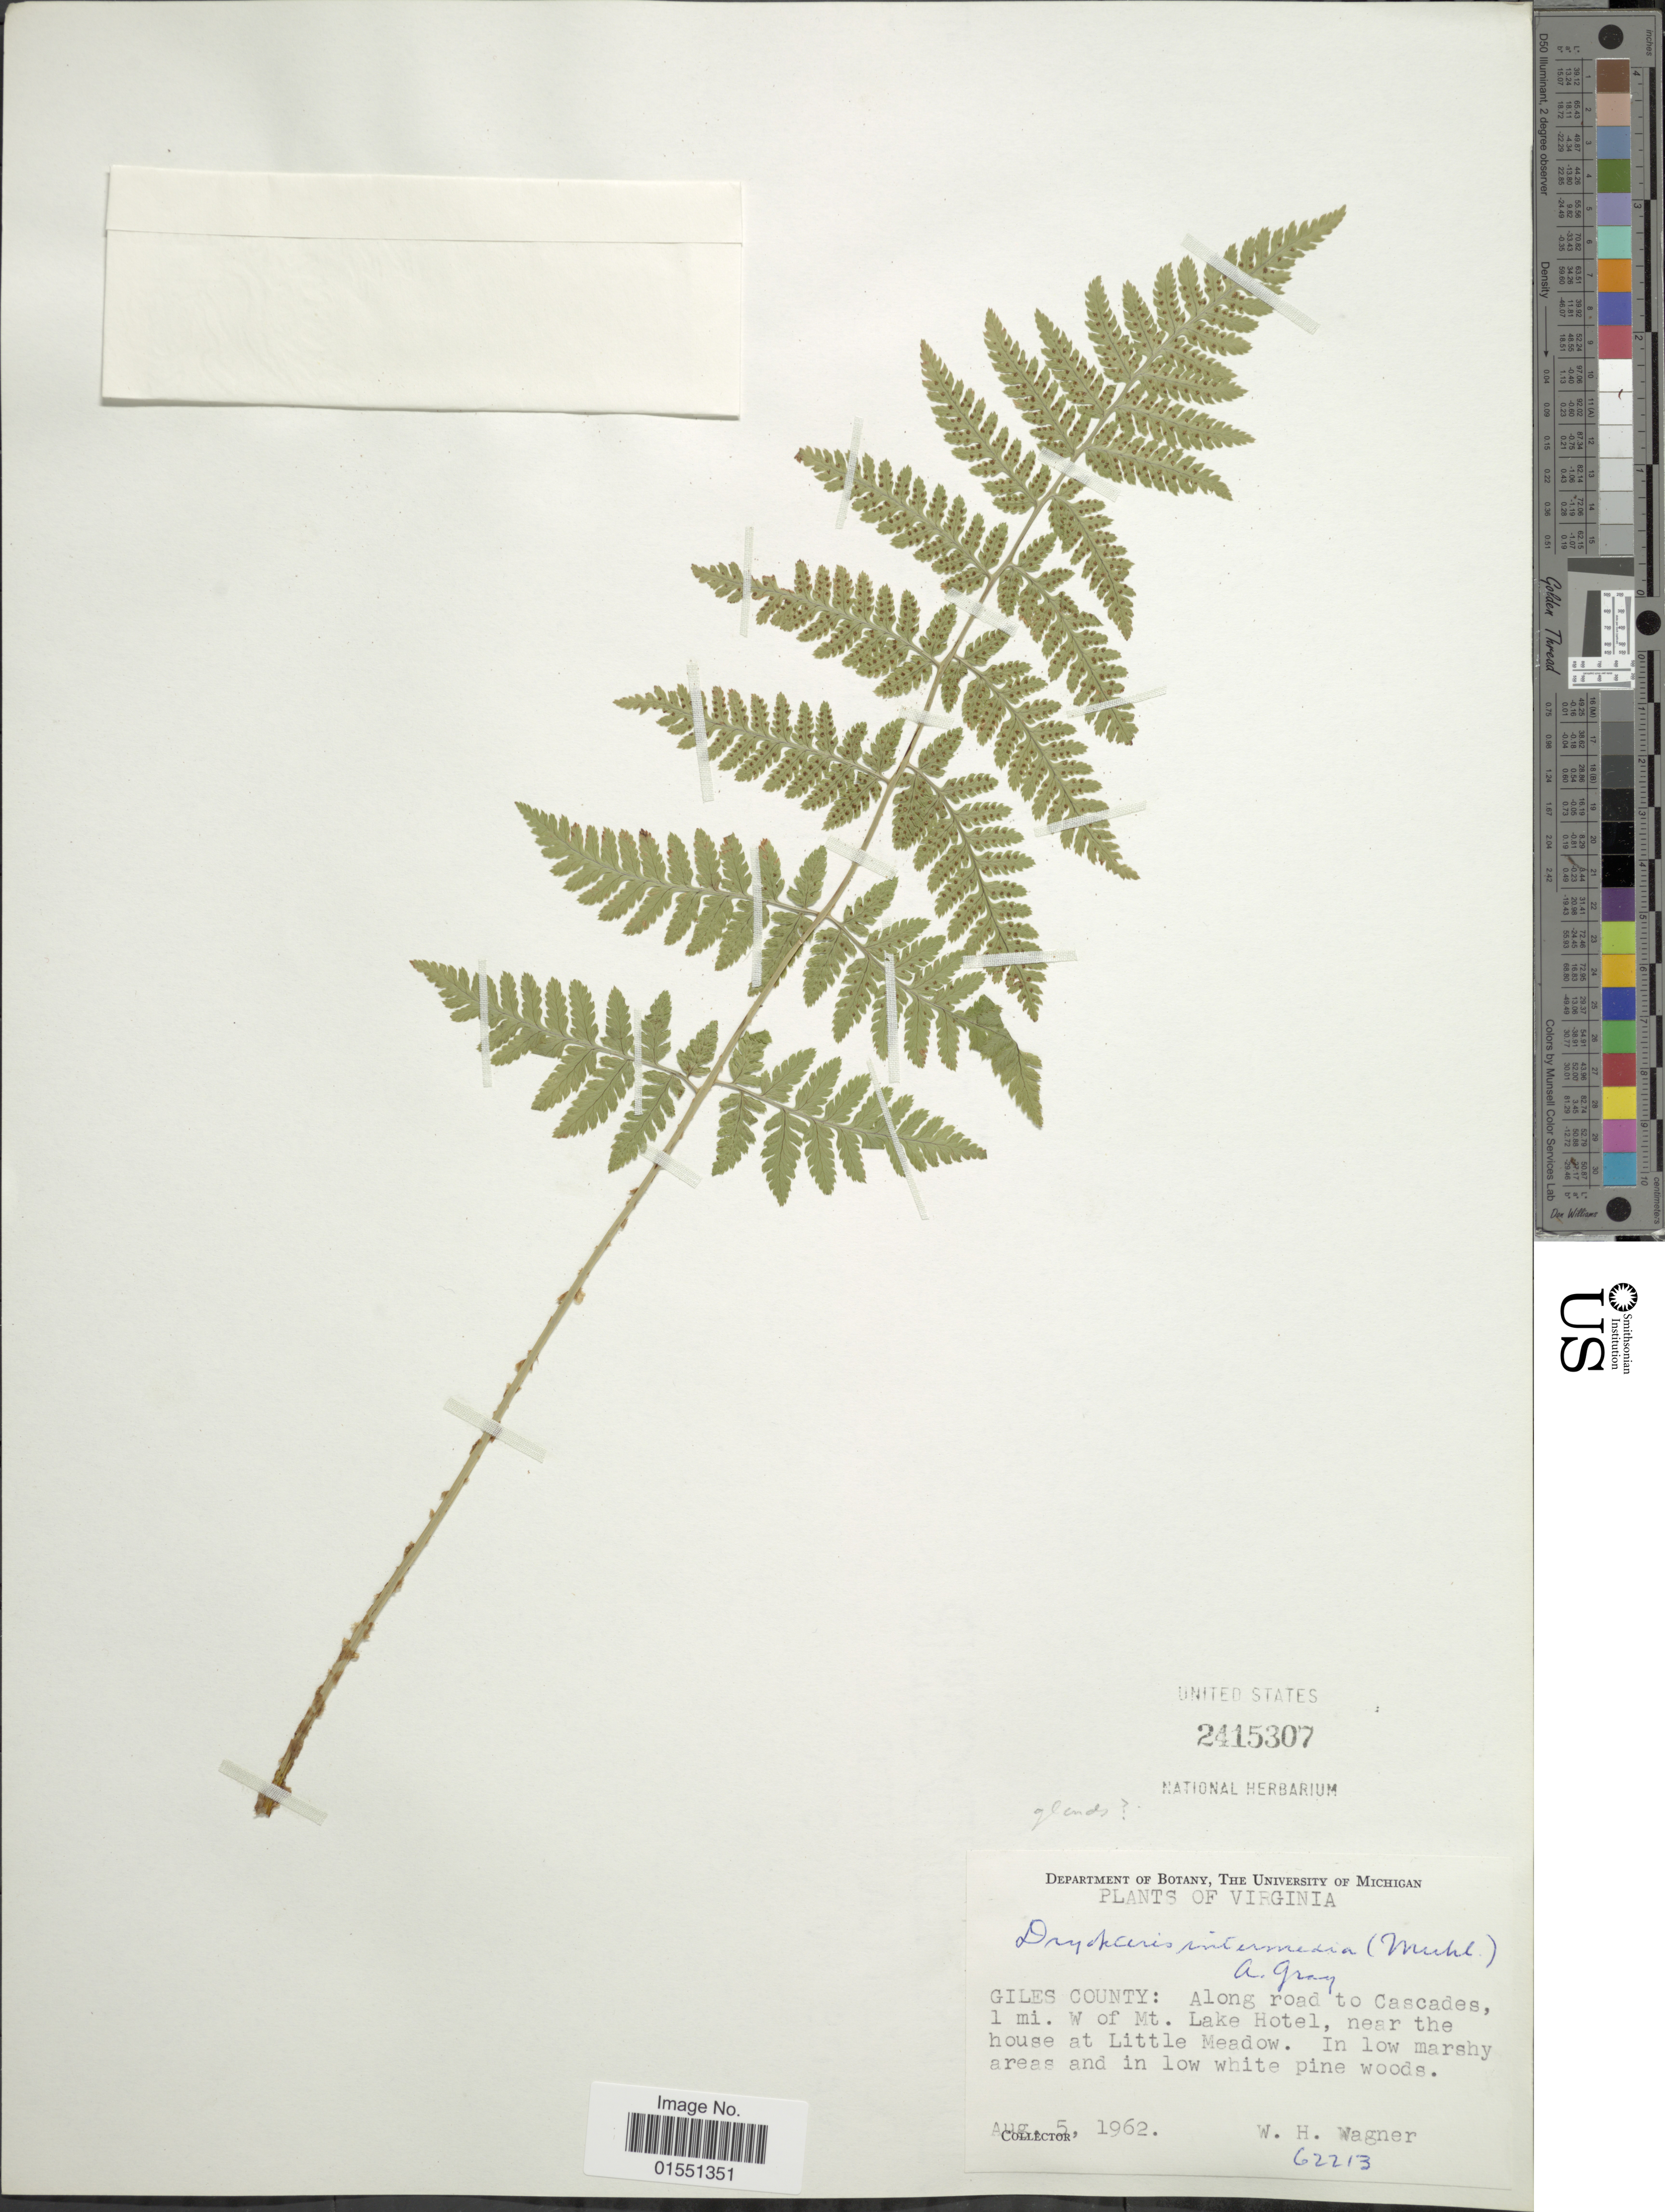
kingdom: Plantae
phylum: Tracheophyta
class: Polypodiopsida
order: Polypodiales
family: Dryopteridaceae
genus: Dryopteris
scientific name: Dryopteris intermedia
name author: (Muhl.) A. Gray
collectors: W. H. Wagner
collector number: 62213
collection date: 1962-08-05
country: United States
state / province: Virginia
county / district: Giles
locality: Along road to Cascades, 1 mi. W of Mt. Lake Hotel, near the house at Little Meadow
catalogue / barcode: US 2415307